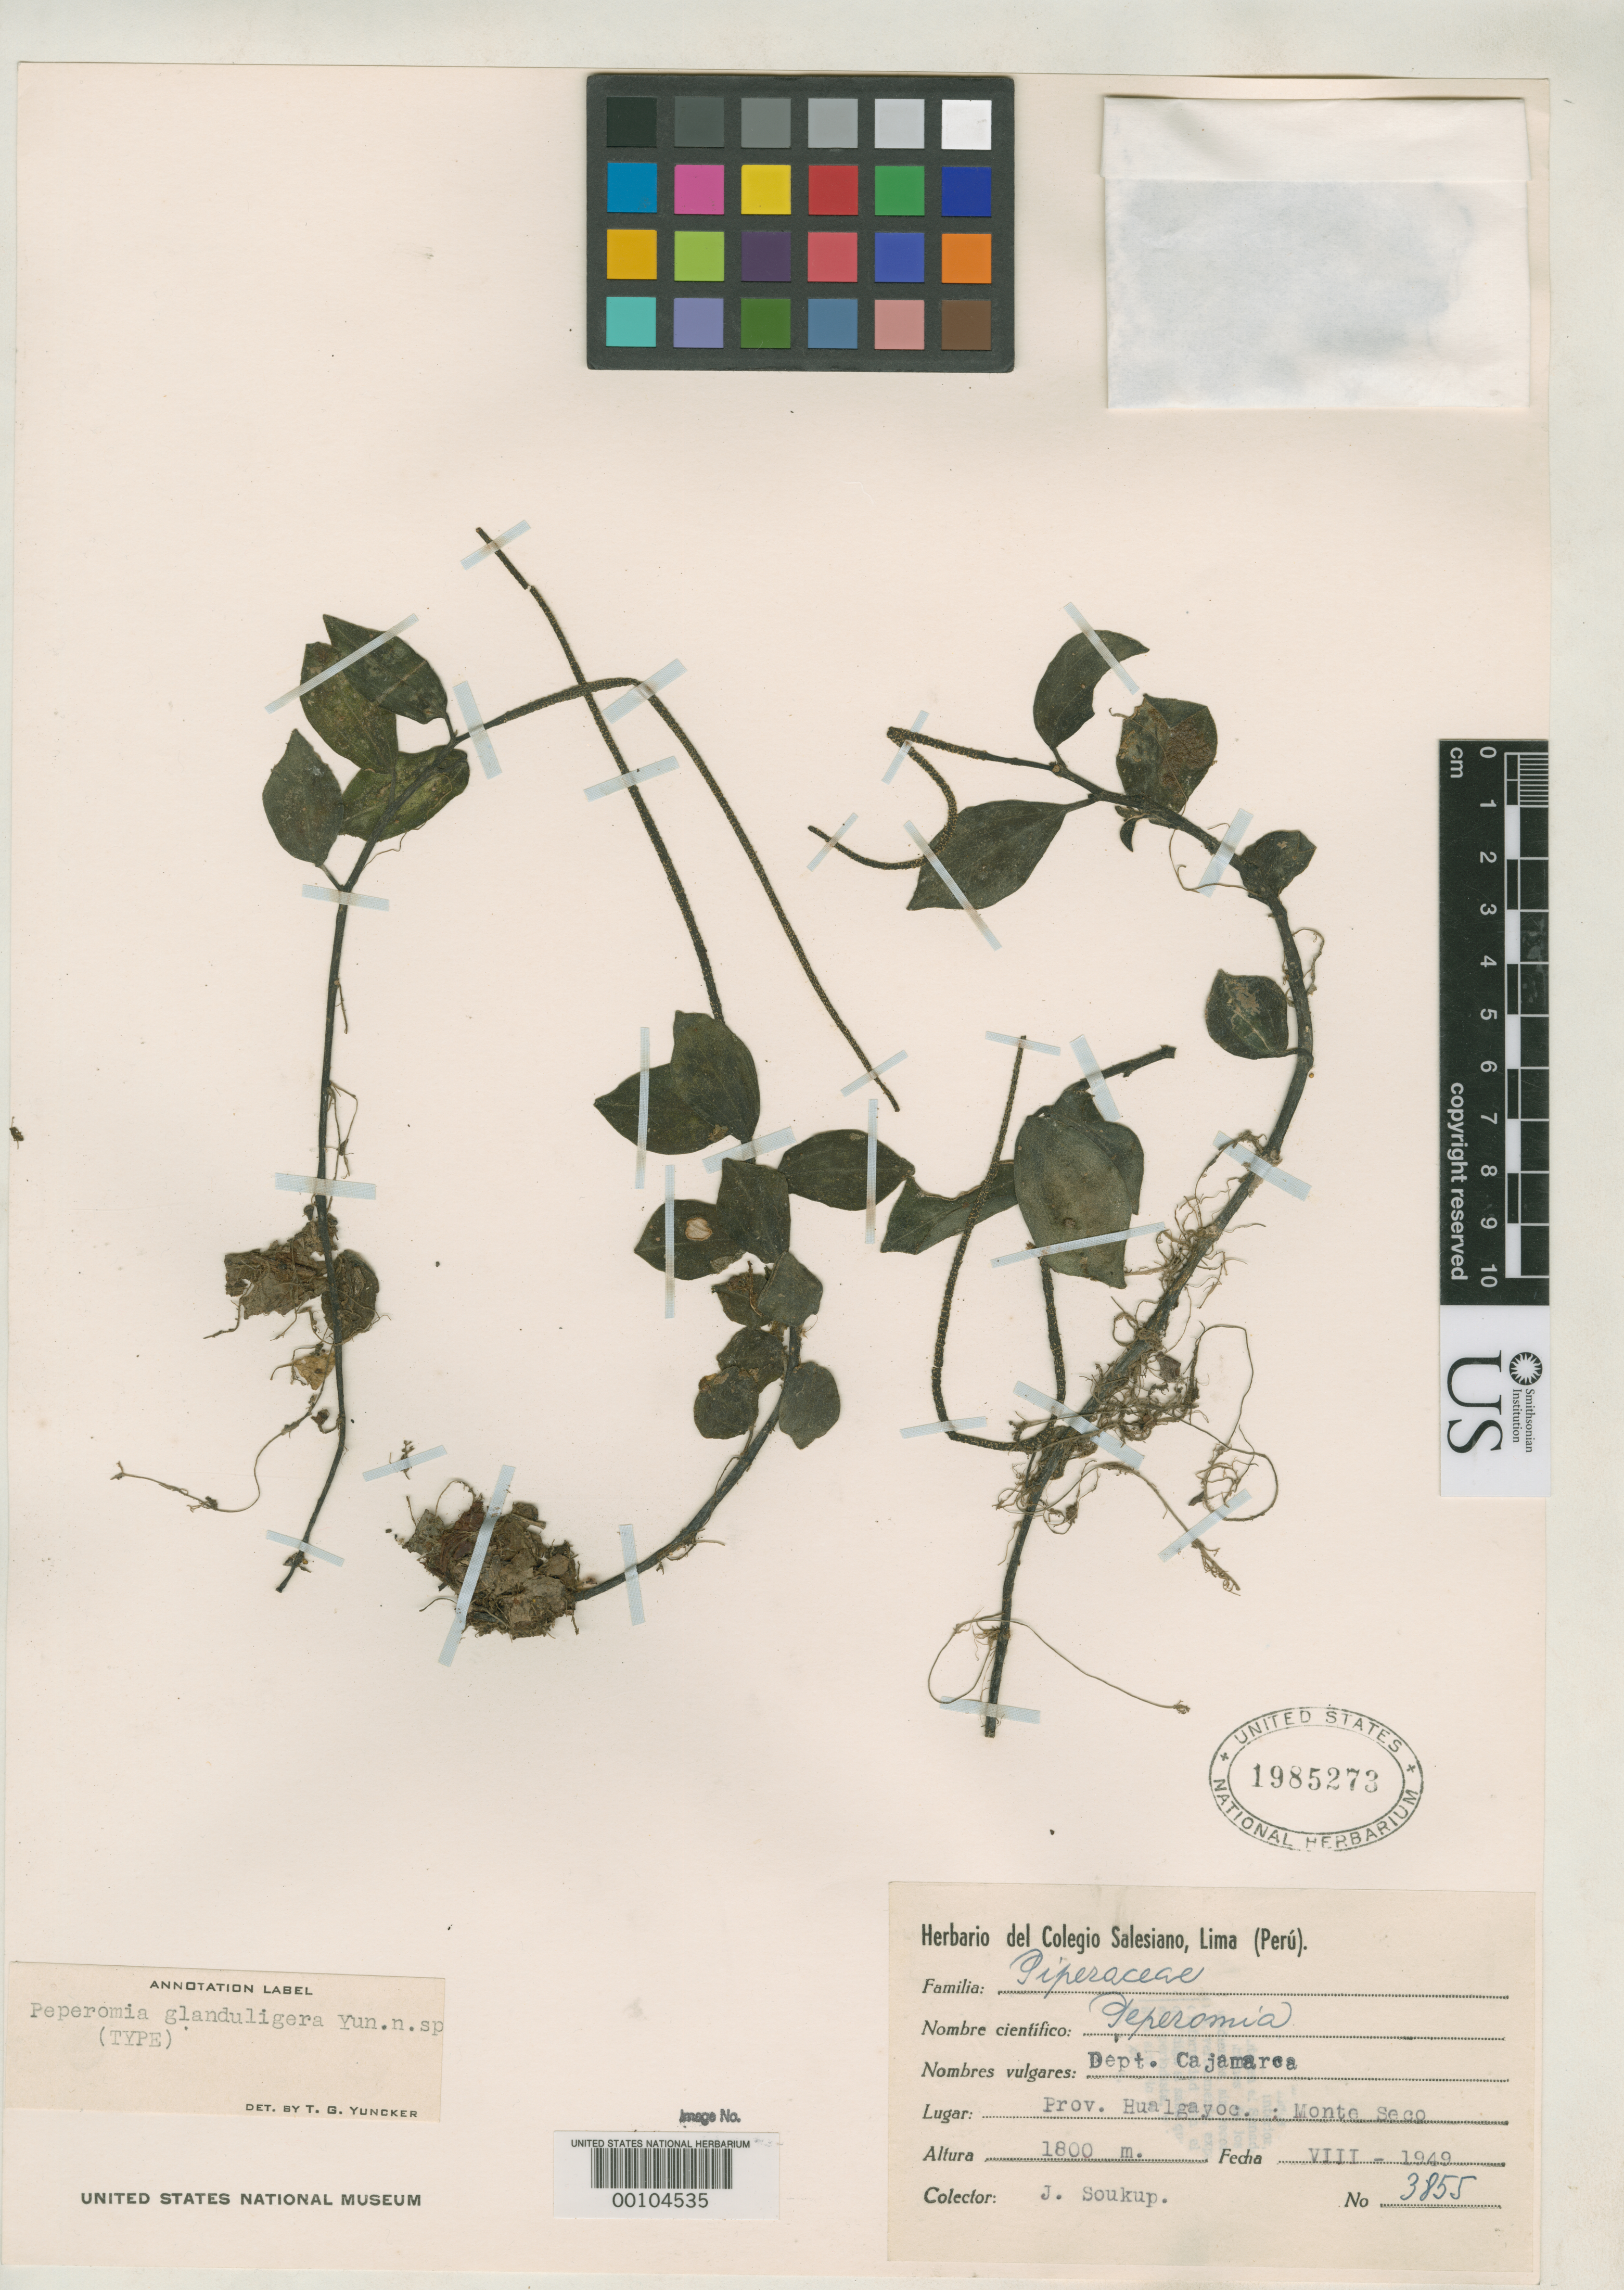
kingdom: Plantae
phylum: Tracheophyta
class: Magnoliopsida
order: Piperales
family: Piperaceae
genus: Peperomia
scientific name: Peperomia glanduligera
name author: Yunck.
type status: Holotype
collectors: J. J. Soukup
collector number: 3855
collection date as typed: Aug 1949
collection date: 1949-08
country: Peru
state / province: Cajamarca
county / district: Hualgayoc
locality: Monte Seco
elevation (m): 1800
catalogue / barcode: US 1985273